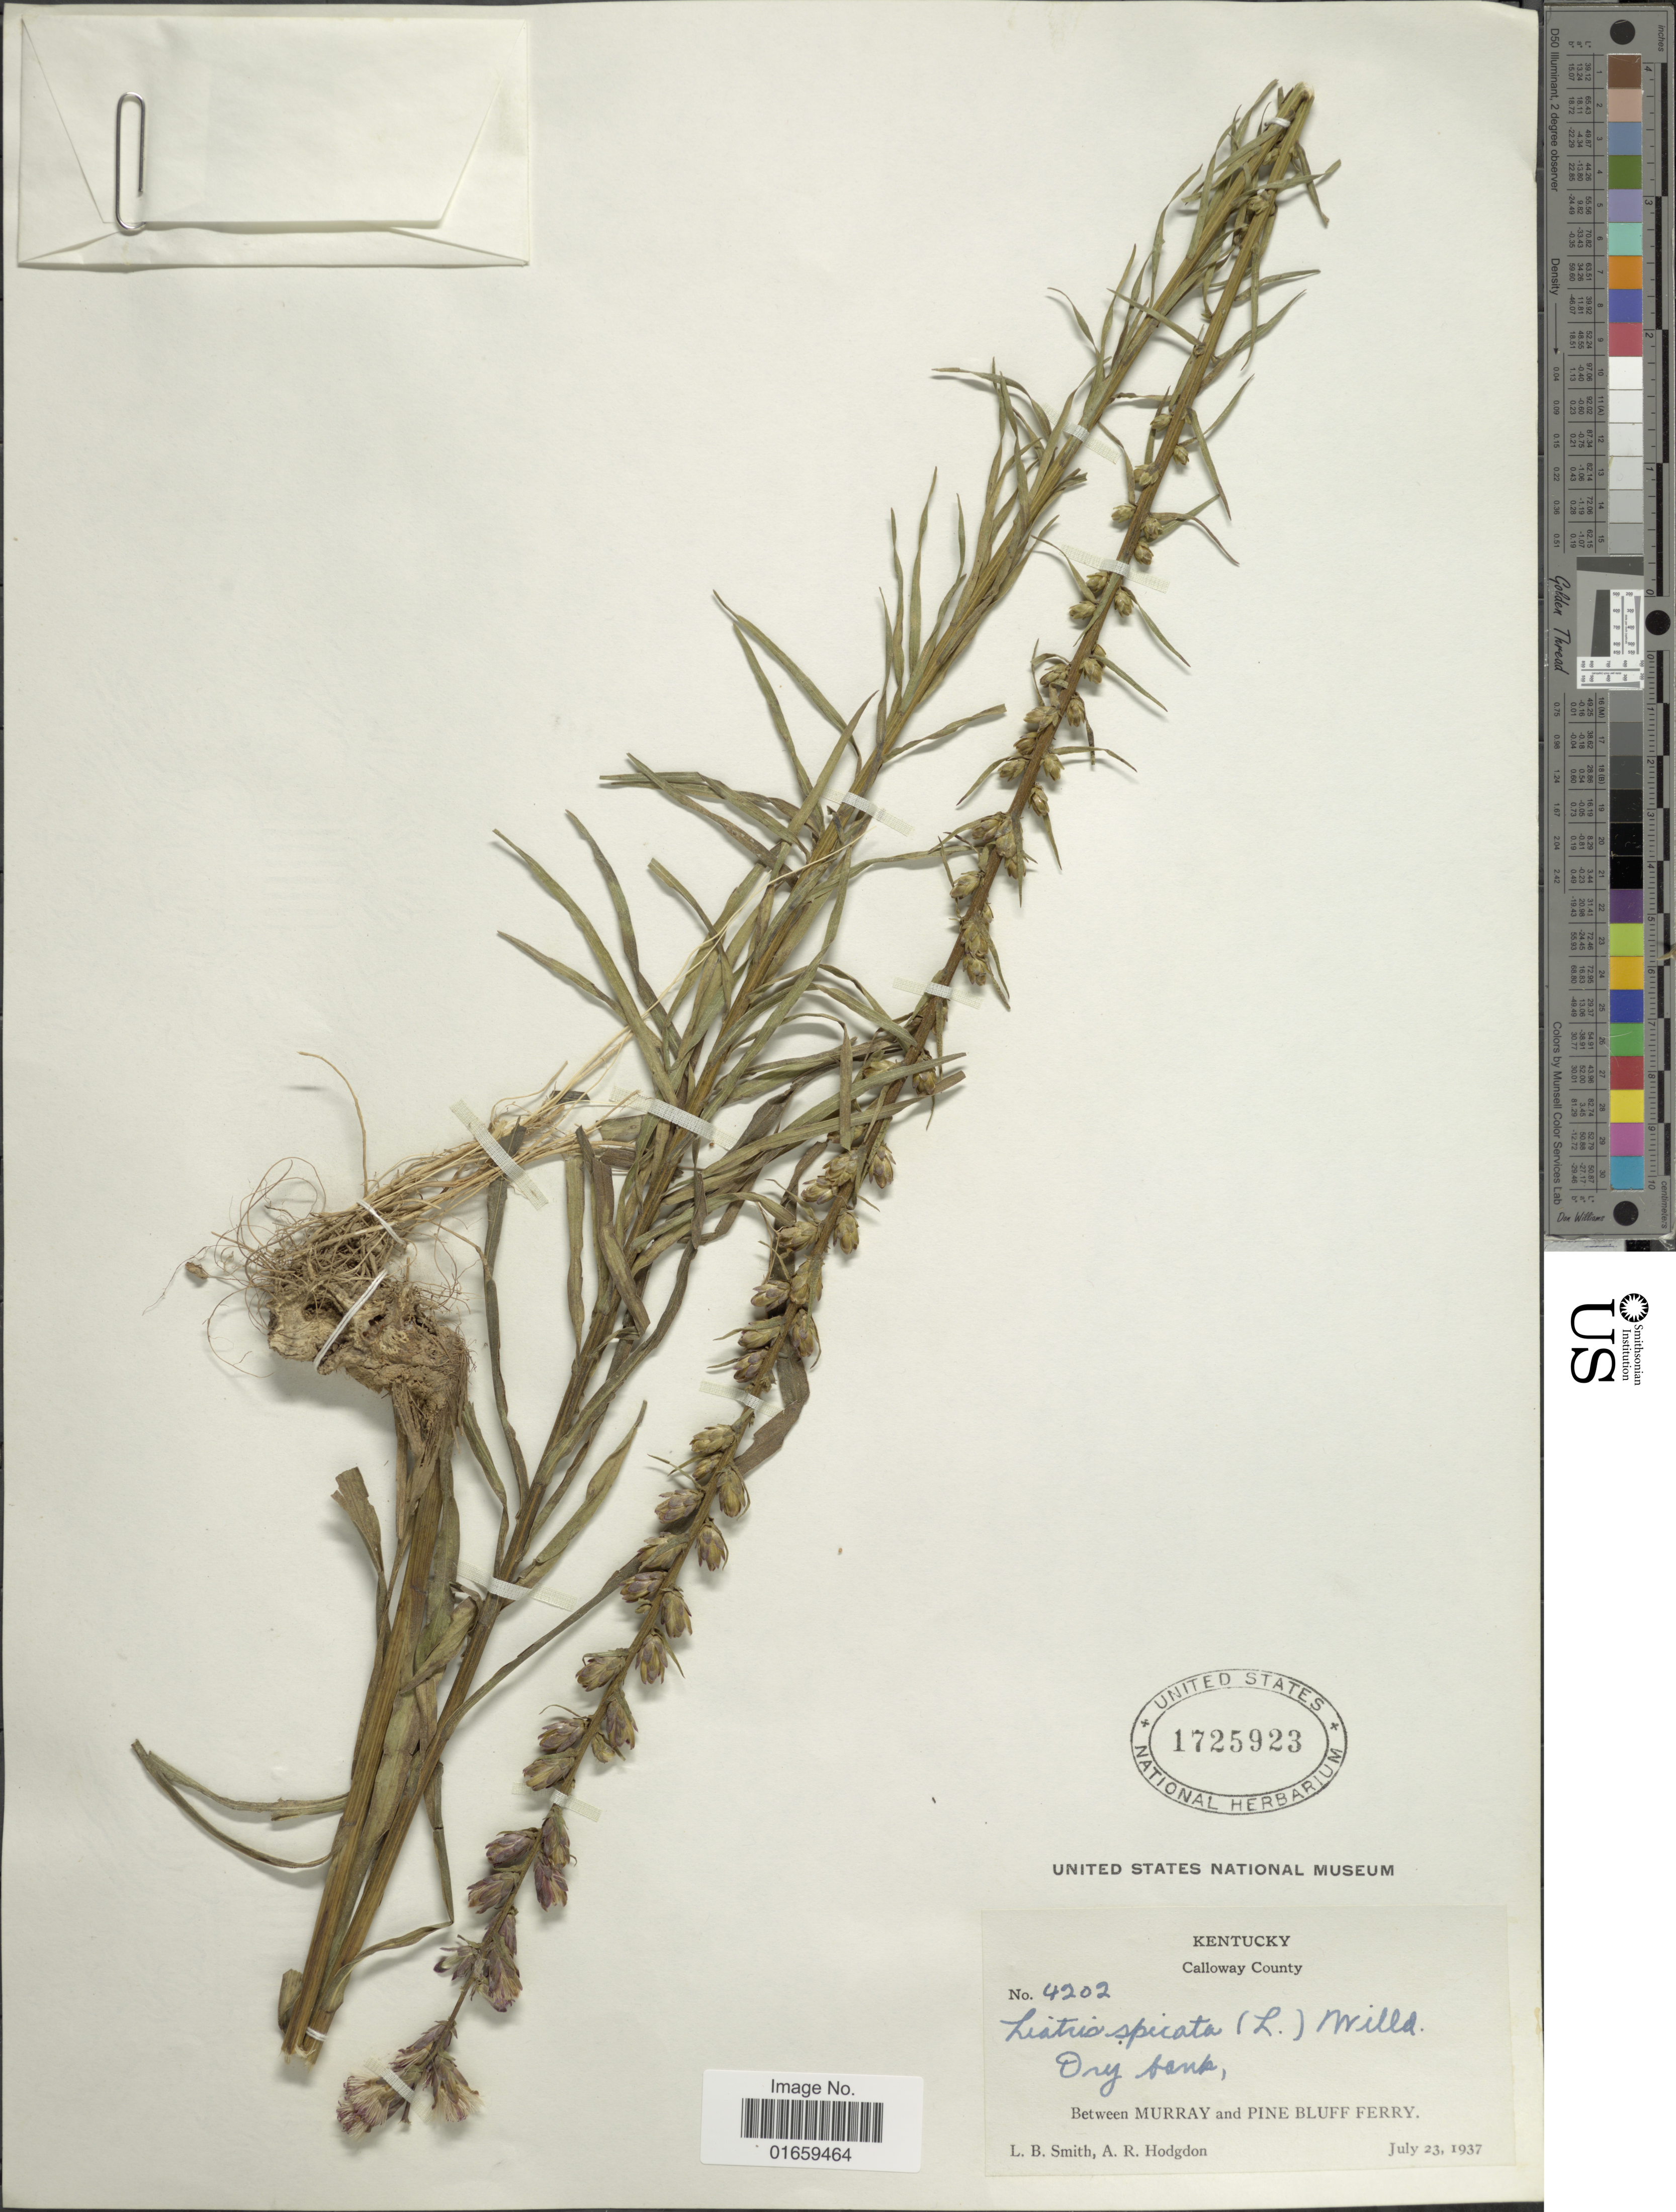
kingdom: Plantae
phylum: Tracheophyta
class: Magnoliopsida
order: Asterales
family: Asteraceae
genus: Liatris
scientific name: Liatris spicata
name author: (L.) Willd.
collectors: L. Smith & A. R. Hodgdon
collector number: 4202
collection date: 1937-07-23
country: United States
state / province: Kentucky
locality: Between Murray and Pine Bluff ferry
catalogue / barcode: US 1725923